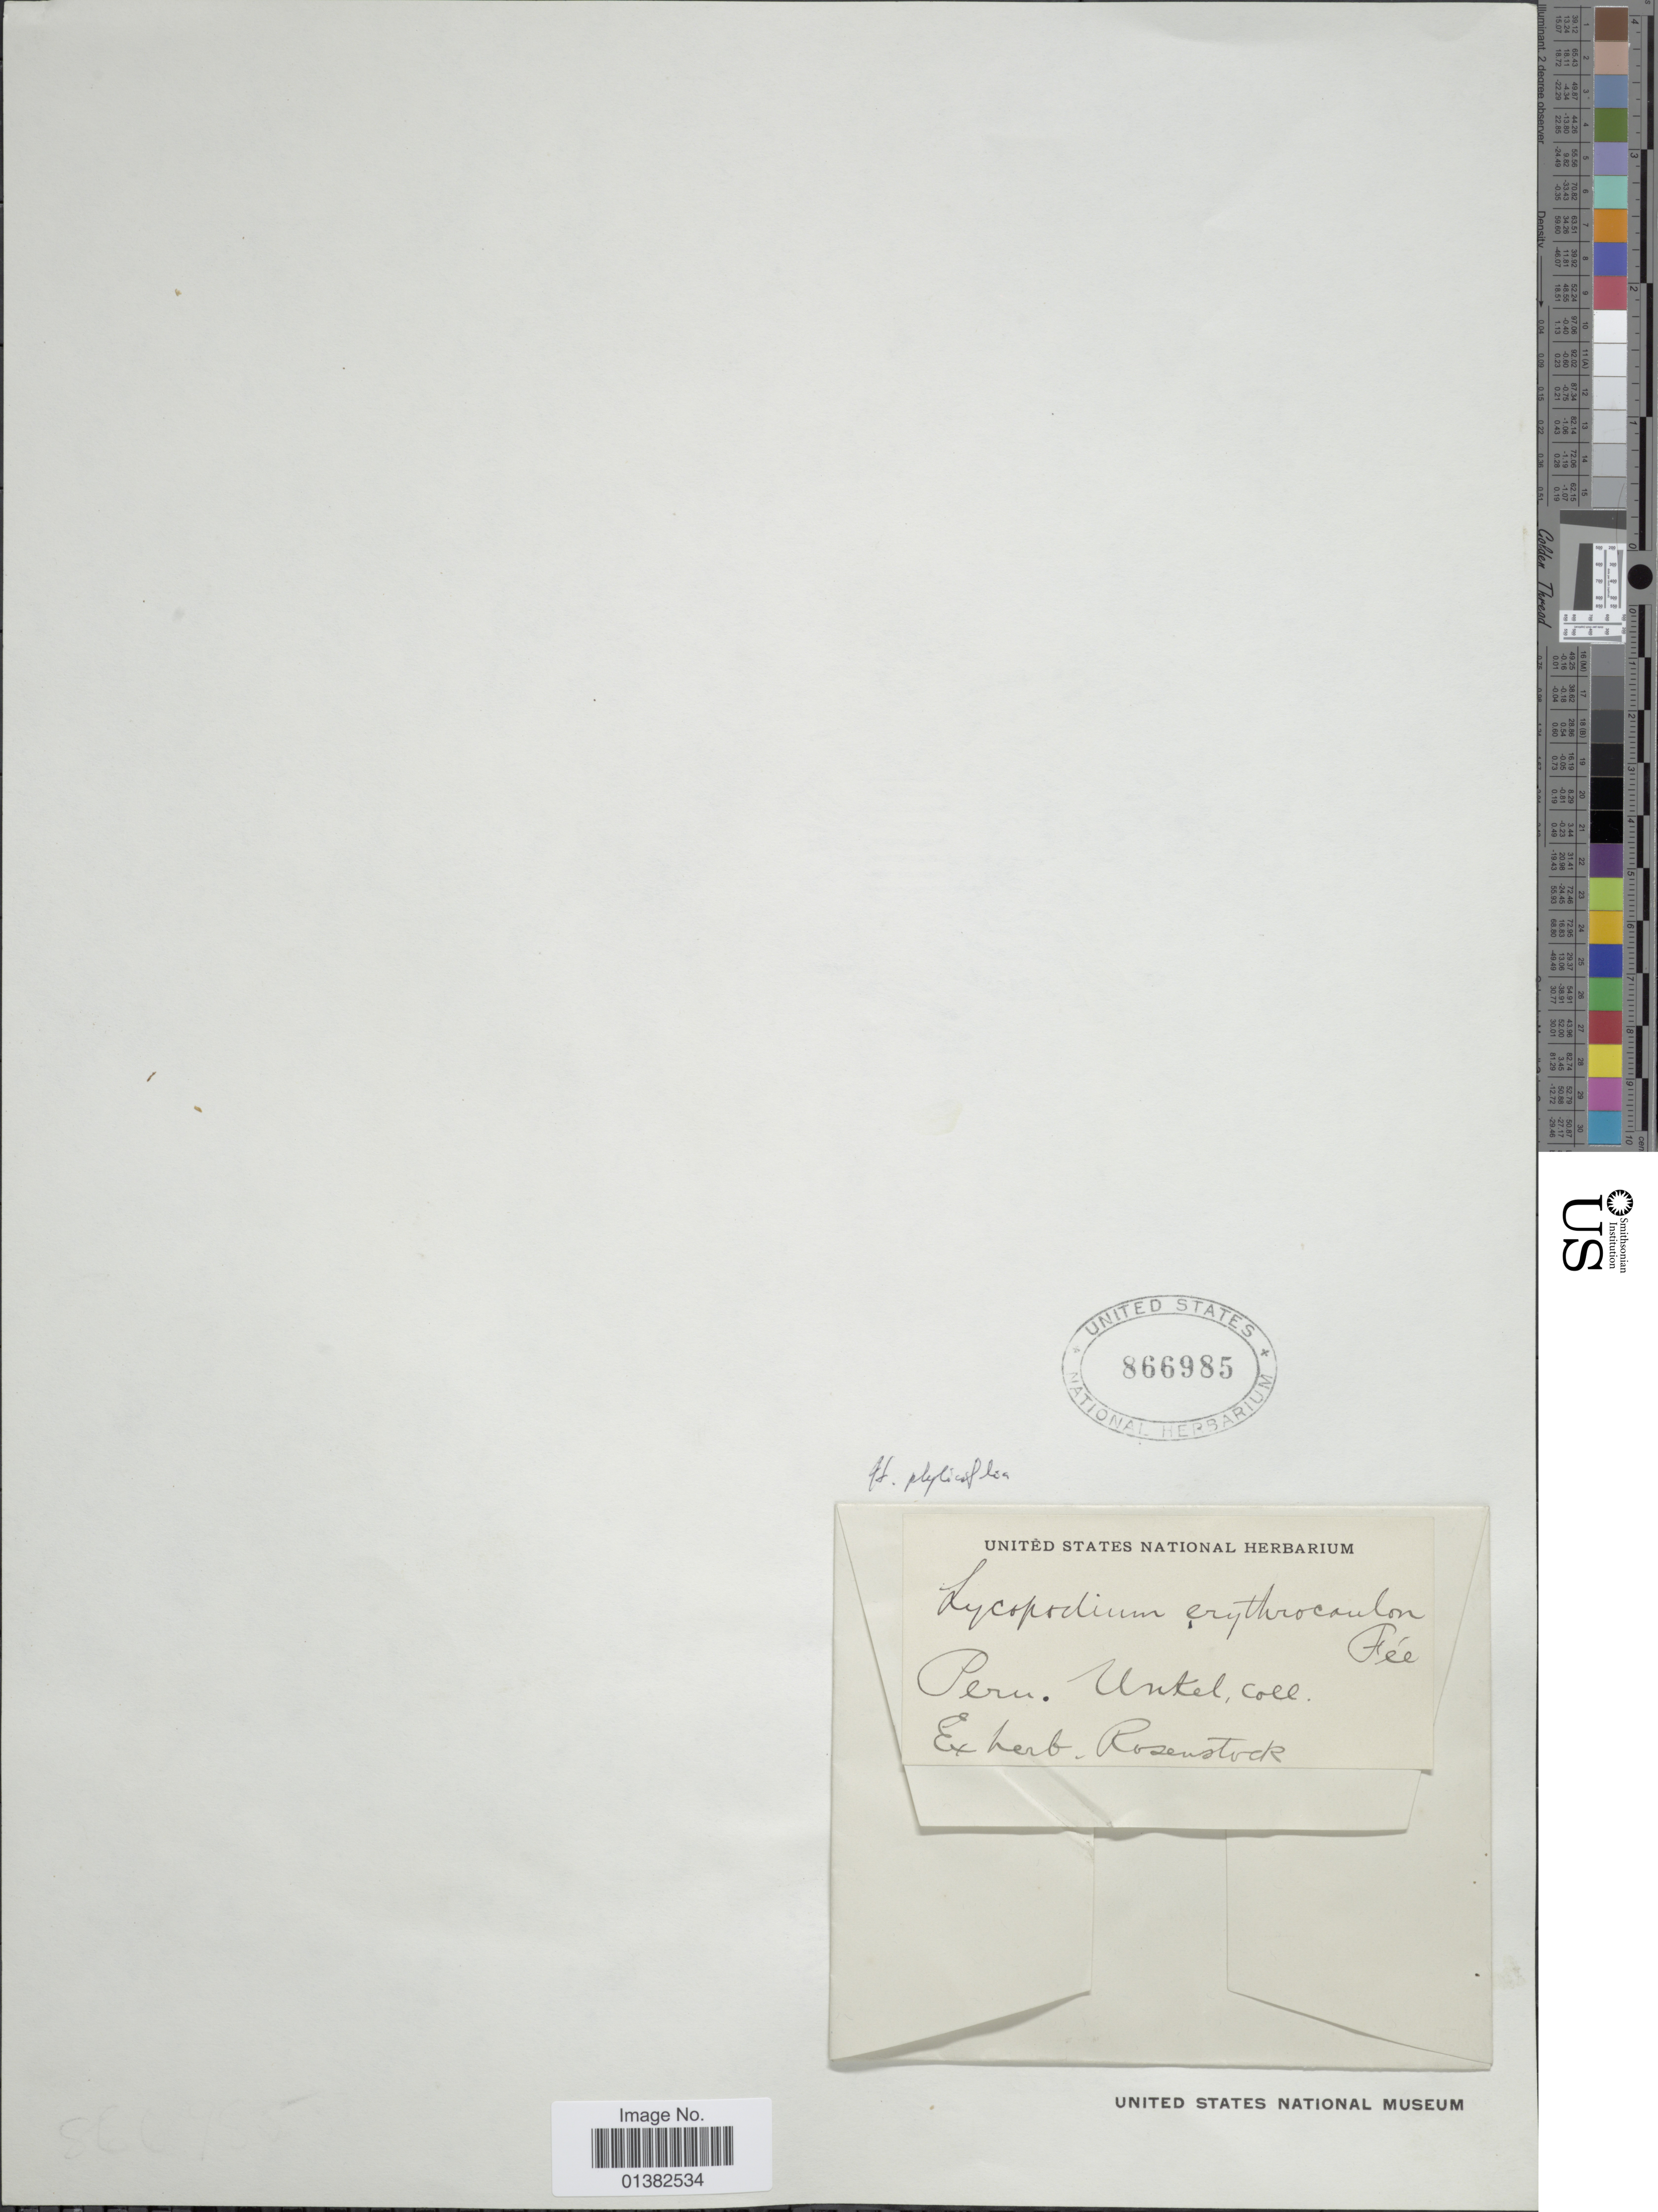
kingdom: Plantae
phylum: Tracheophyta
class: Lycopodiopsida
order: Lycopodiales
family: Lycopodiaceae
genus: Phlegmariurus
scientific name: Phlegmariurus phylicifolius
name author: (Desv. ex Poir.) B. Øllg.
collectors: Unkel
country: Peru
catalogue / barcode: US 866985